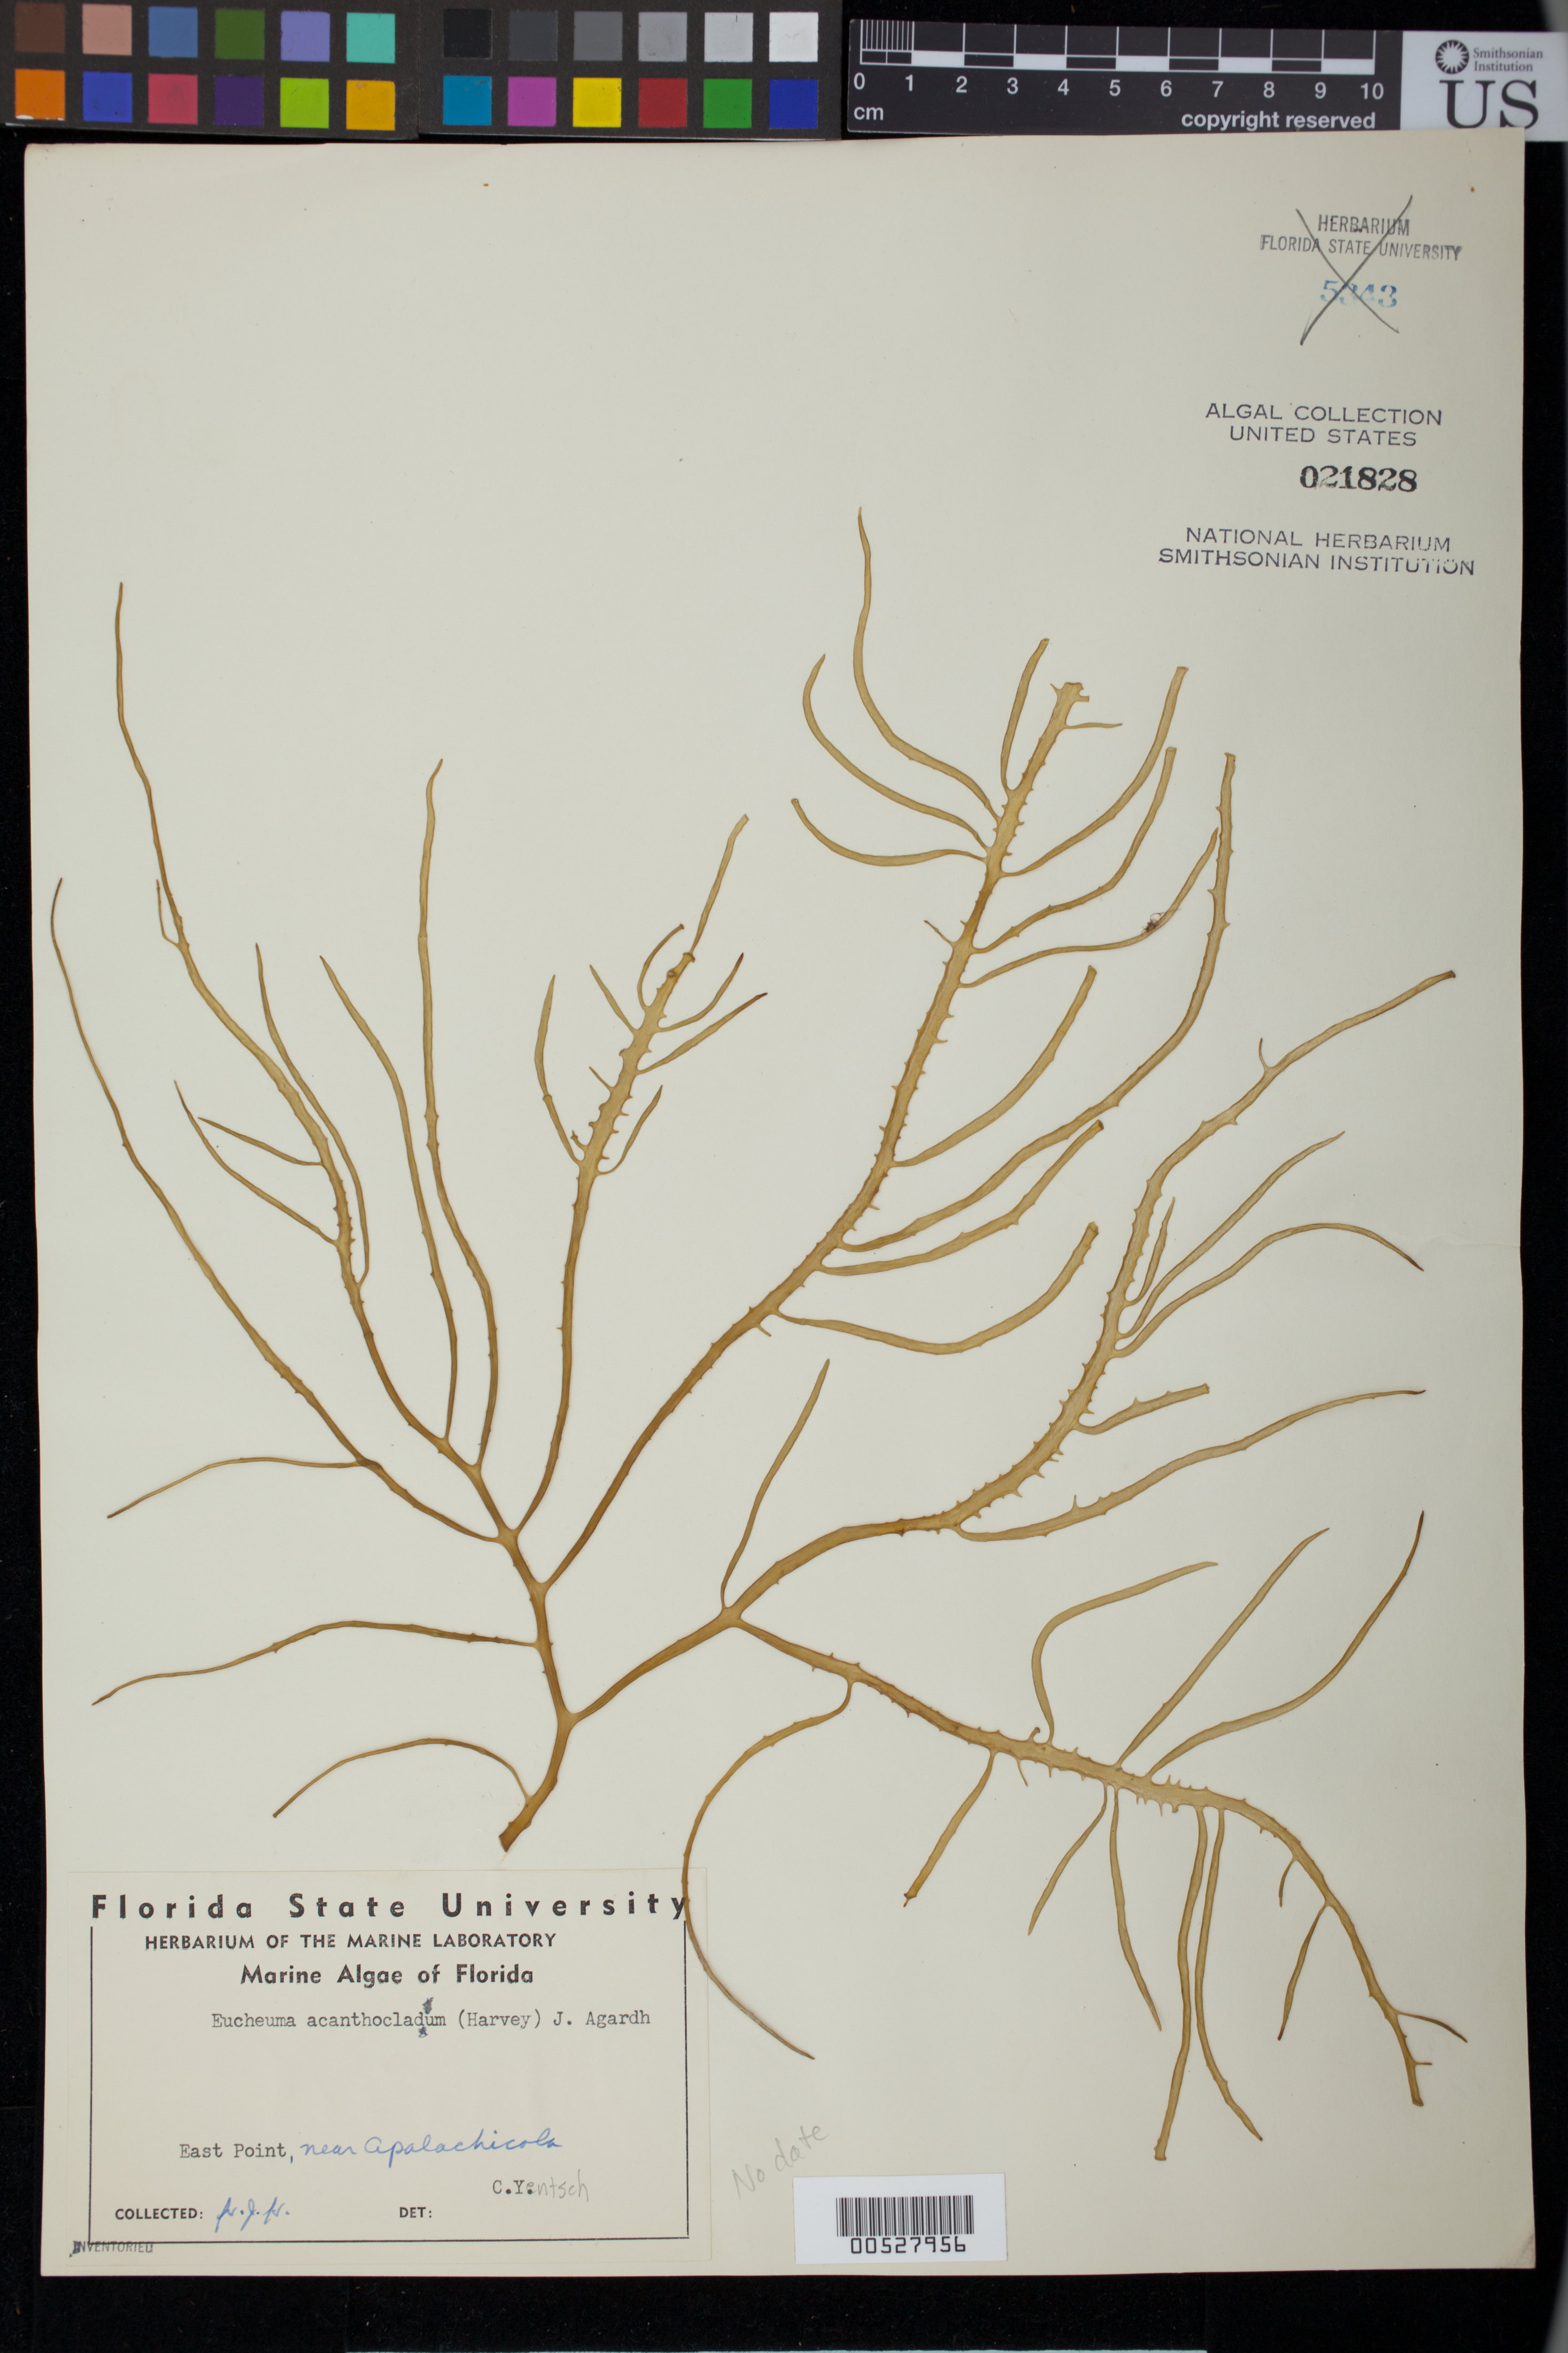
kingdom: Plantae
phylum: Rhodophyta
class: Florideophyceae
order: Gigartinales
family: Solieriaceae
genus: Meristotheca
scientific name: Meristotheca gelidium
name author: (J. Agardh) E.J. Faye & Masuda in E.J. Faye et al.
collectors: H. J. Humm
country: United States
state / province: Florida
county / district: Franklin County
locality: East Point near Apalachicola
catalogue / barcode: US 21828